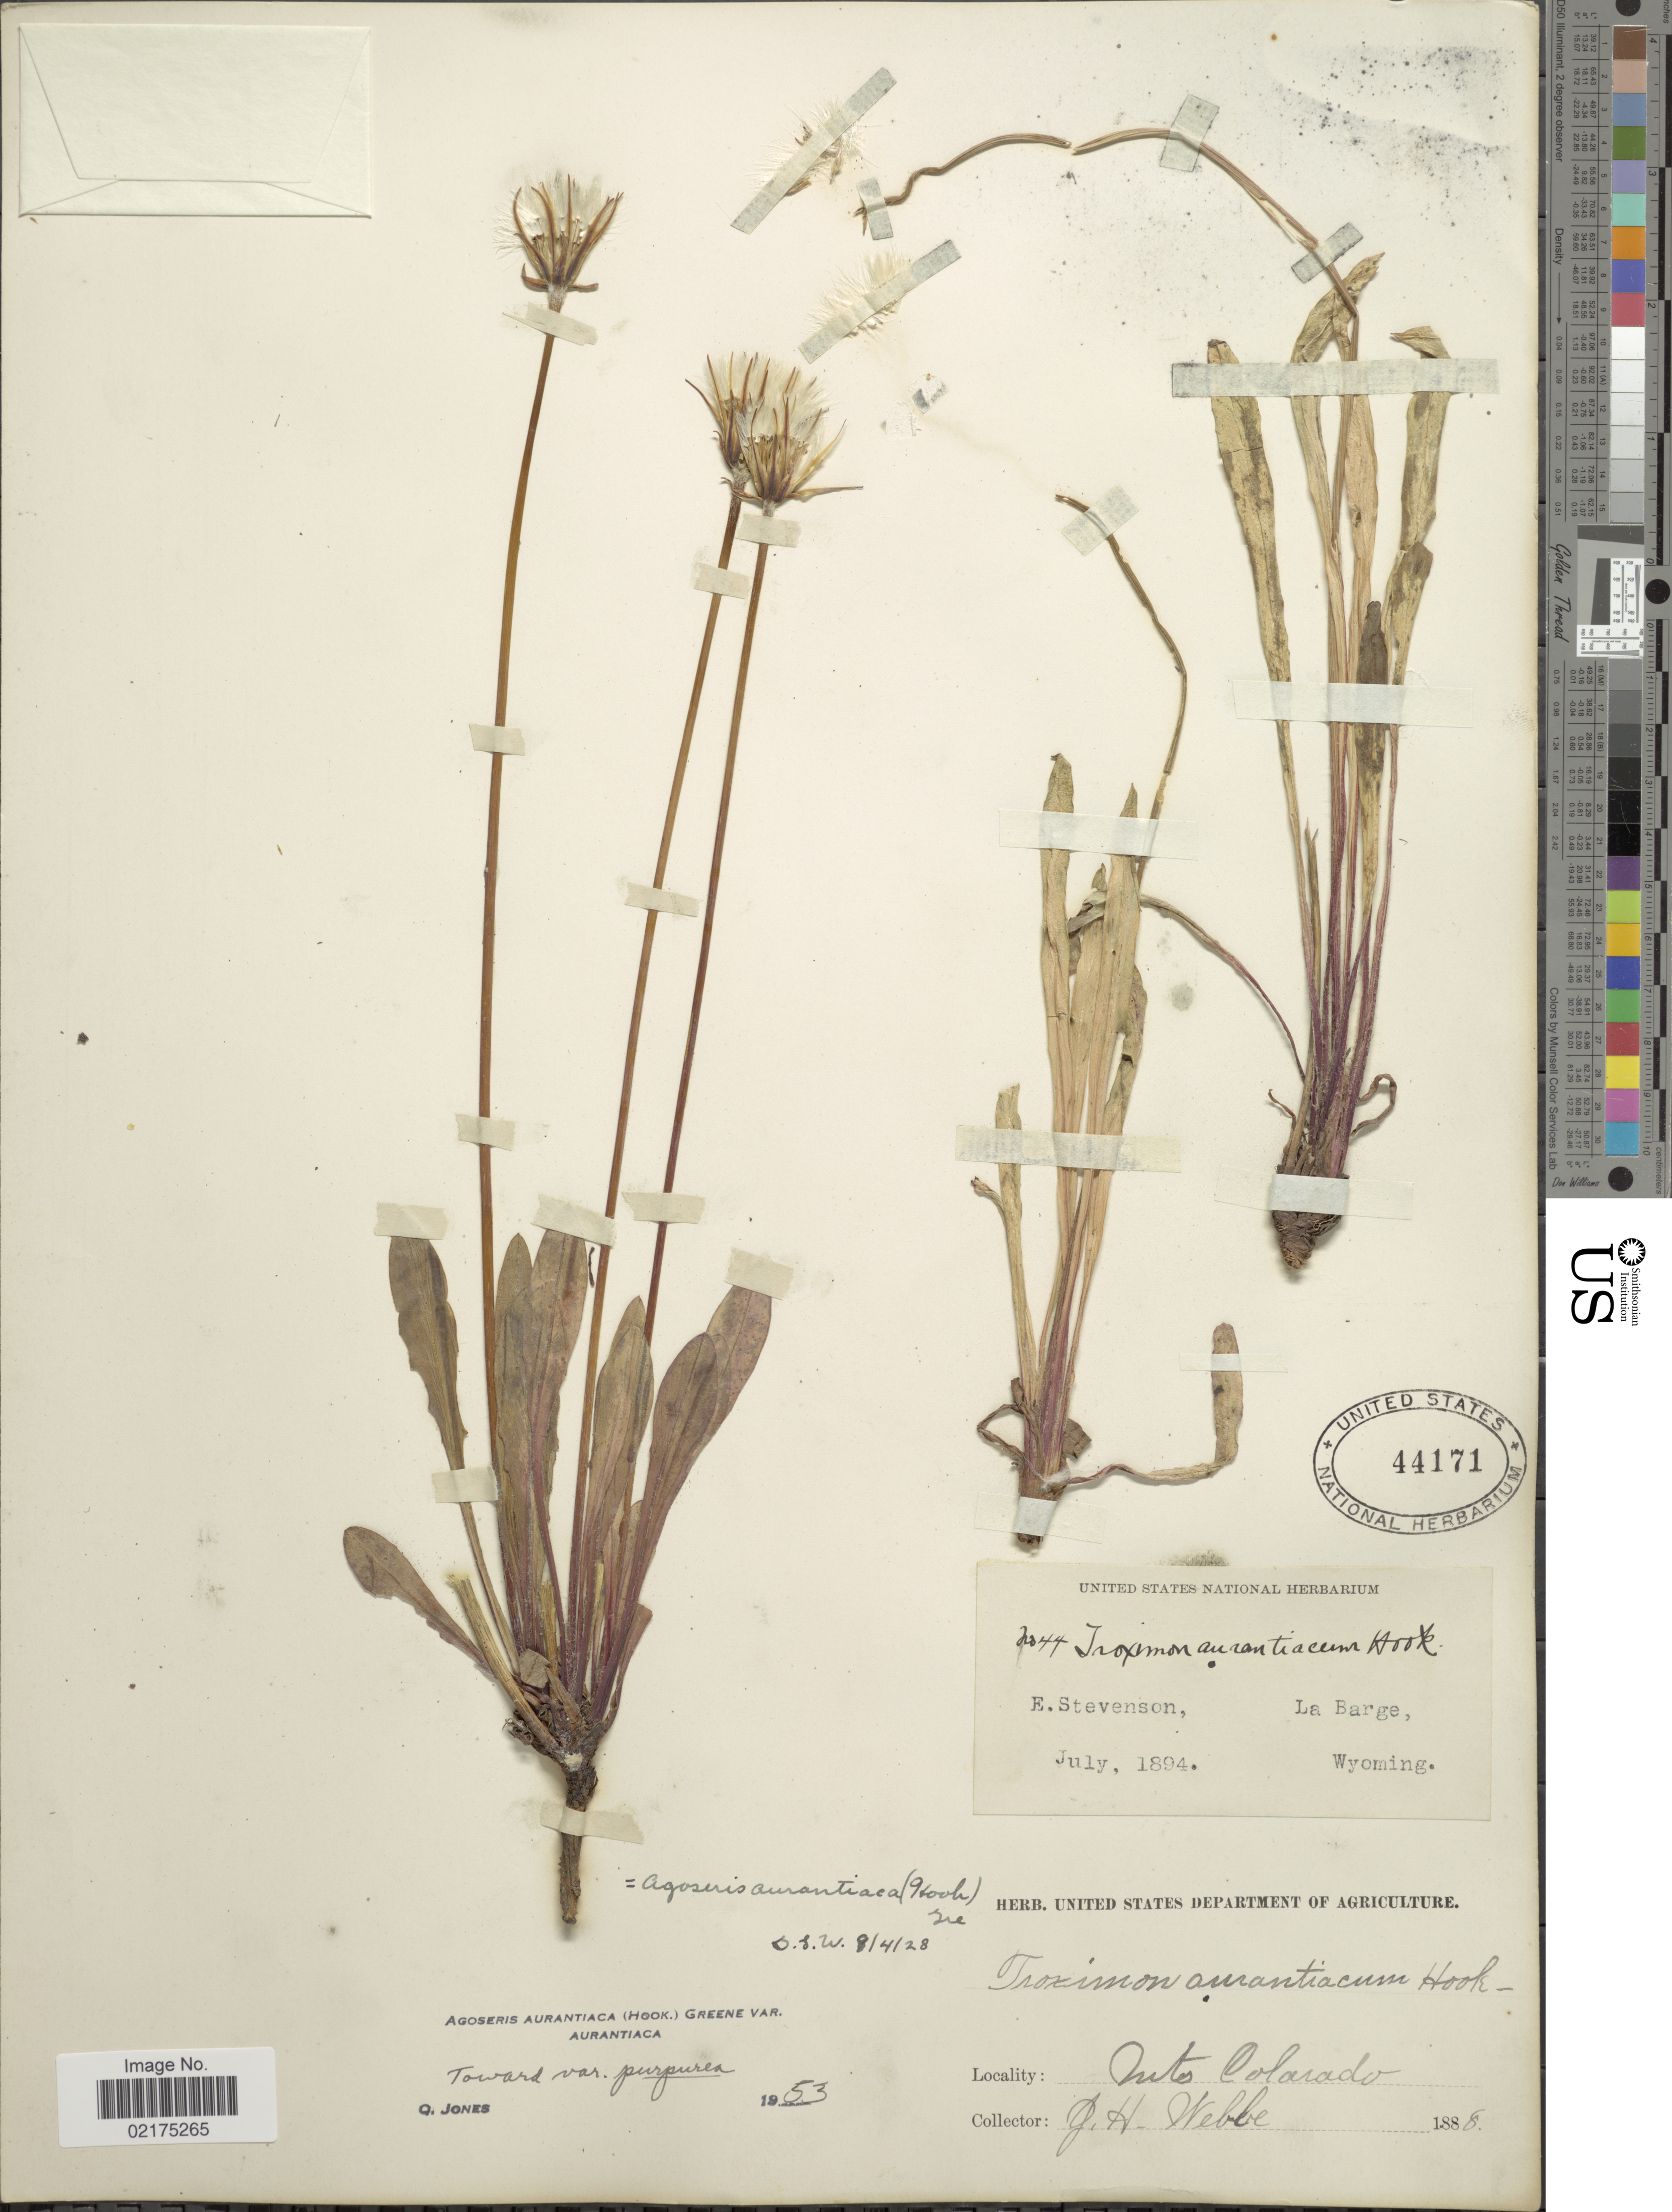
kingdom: Plantae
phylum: Tracheophyta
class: Magnoliopsida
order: Asterales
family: Asteraceae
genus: Agoseris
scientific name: Agoseris aurantiaca var. aurantiaca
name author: (Hook.) Greene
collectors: E. Stevenson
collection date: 1894-07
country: United States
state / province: Wyoming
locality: La Barge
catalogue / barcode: US 44171